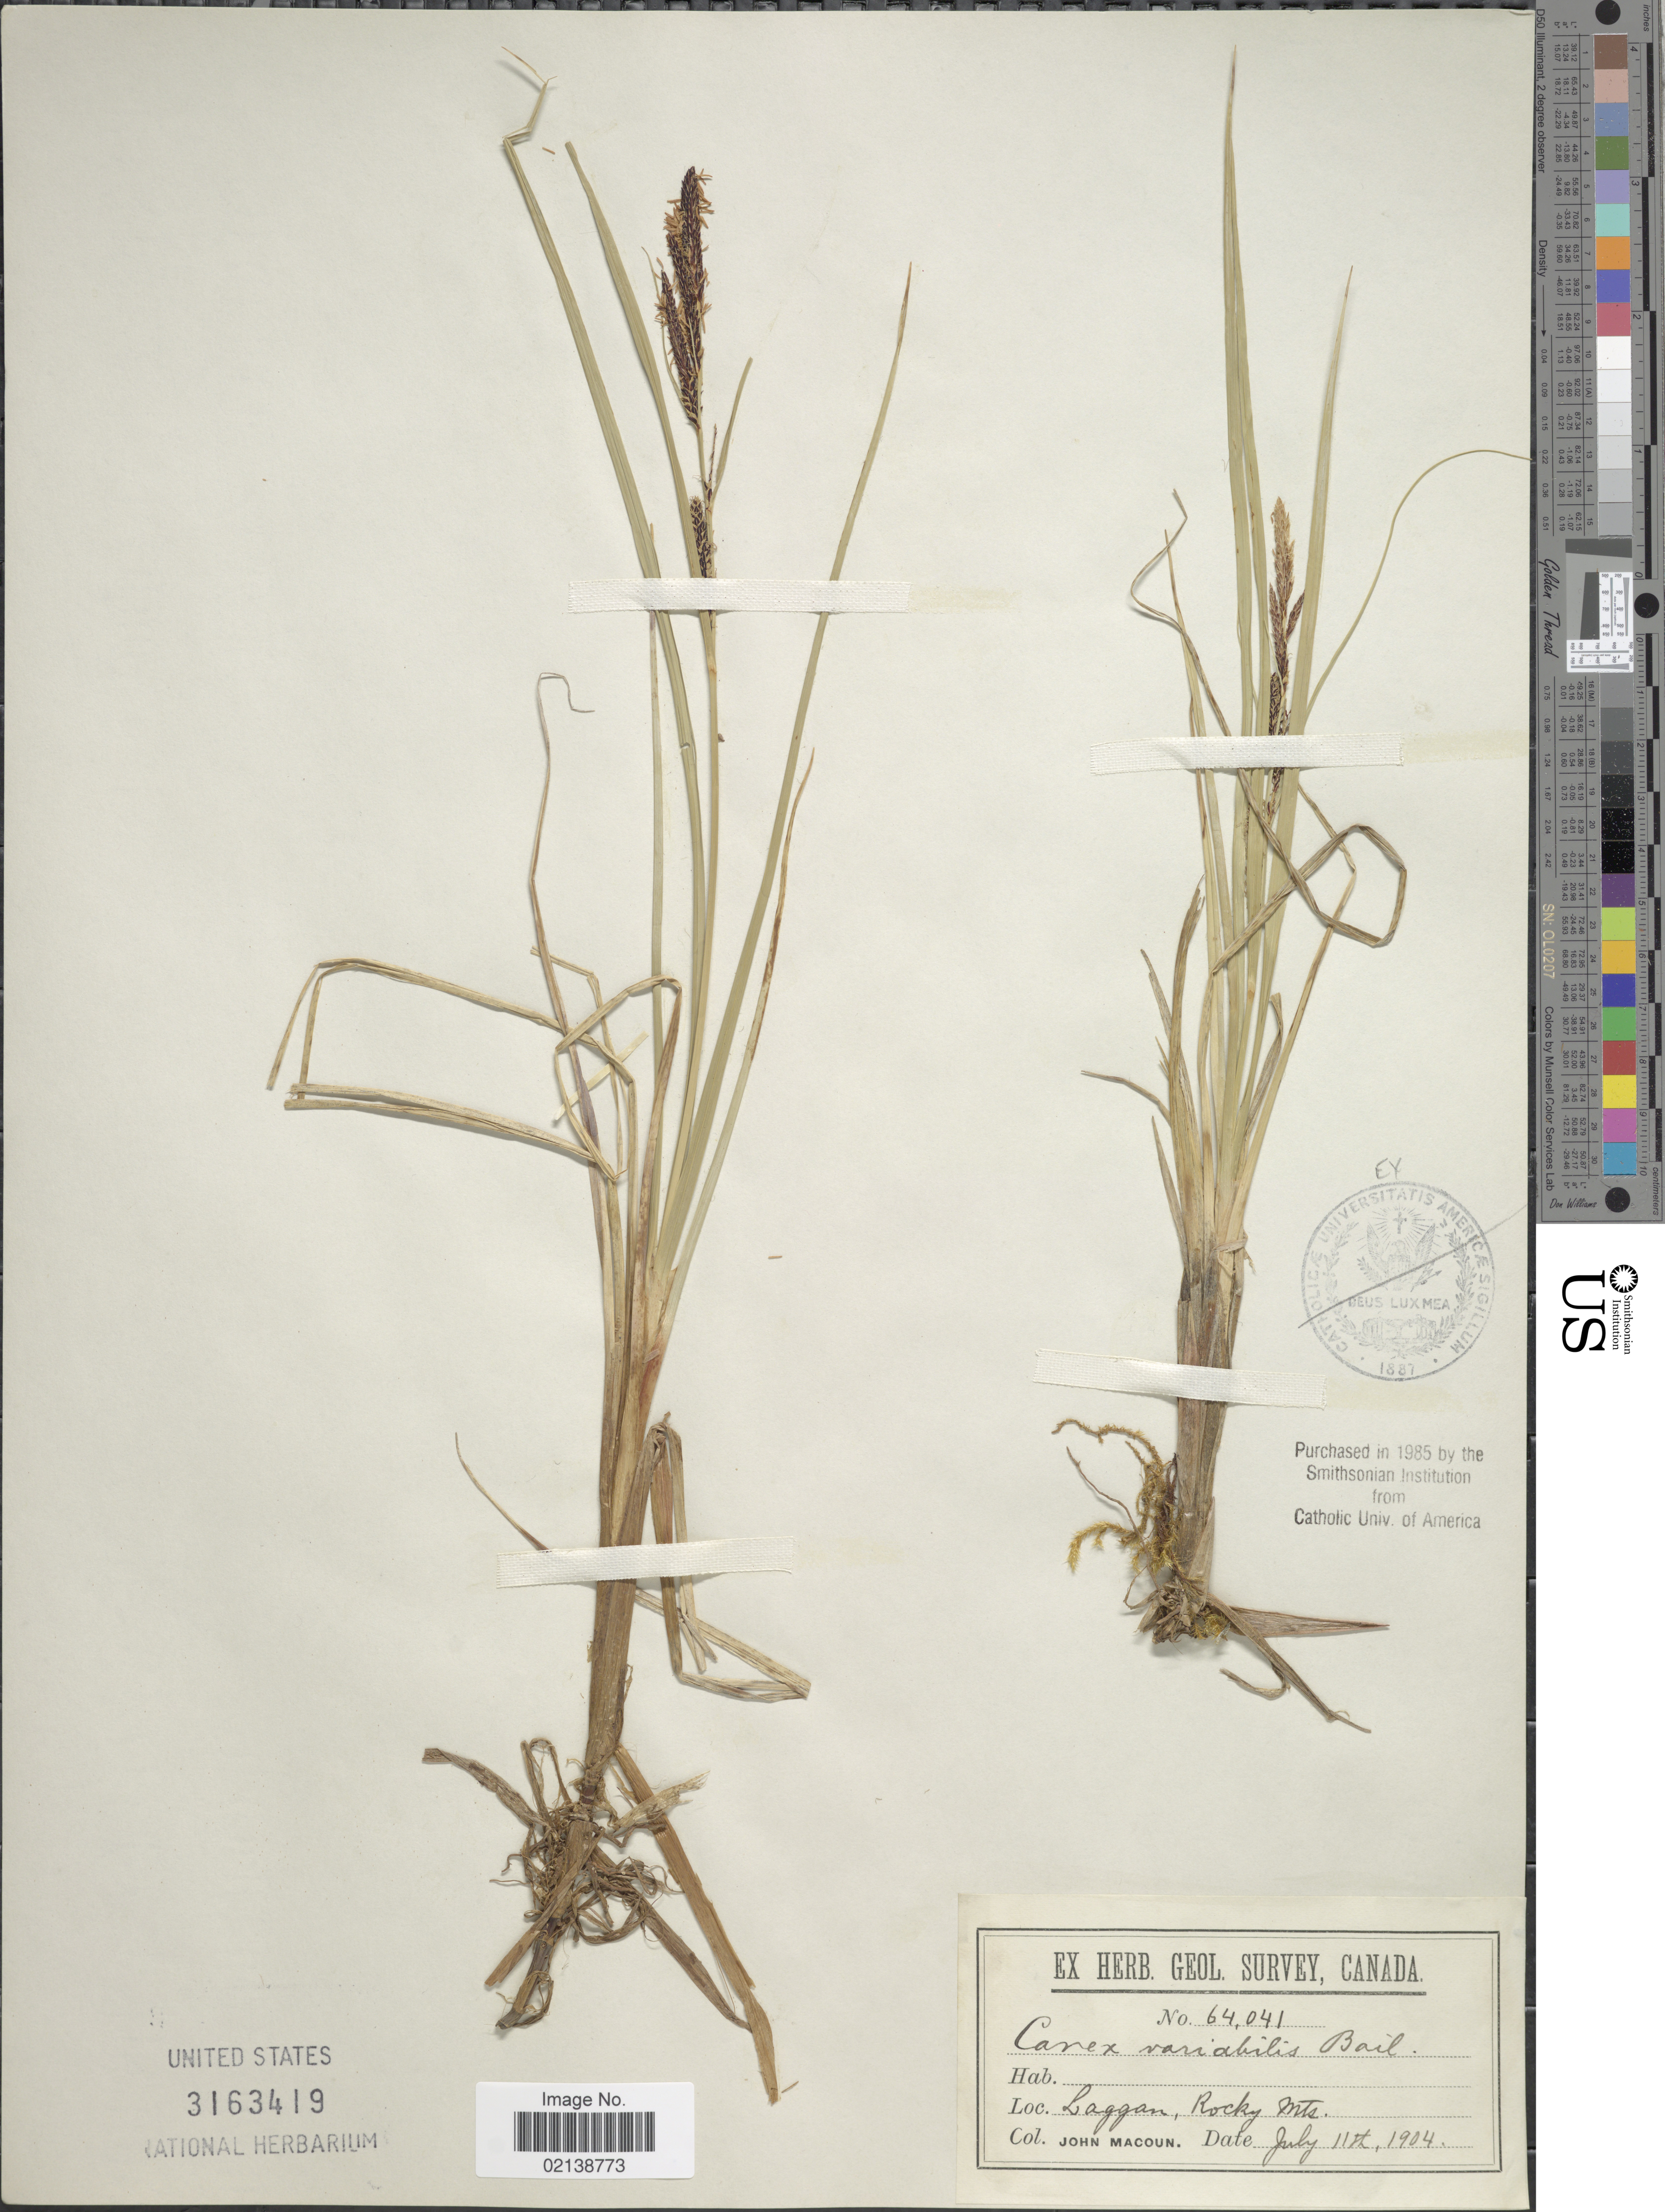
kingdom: Plantae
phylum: Tracheophyta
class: Liliopsida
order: Poales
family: Cyperaceae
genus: Carex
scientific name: Carex aquatilis var. aquatilis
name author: Wahlenb.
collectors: J. Macoun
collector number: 64041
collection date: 1904-07-11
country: Canada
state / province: Alberta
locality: Laggan, Rocky Mts.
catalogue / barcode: US 3163419